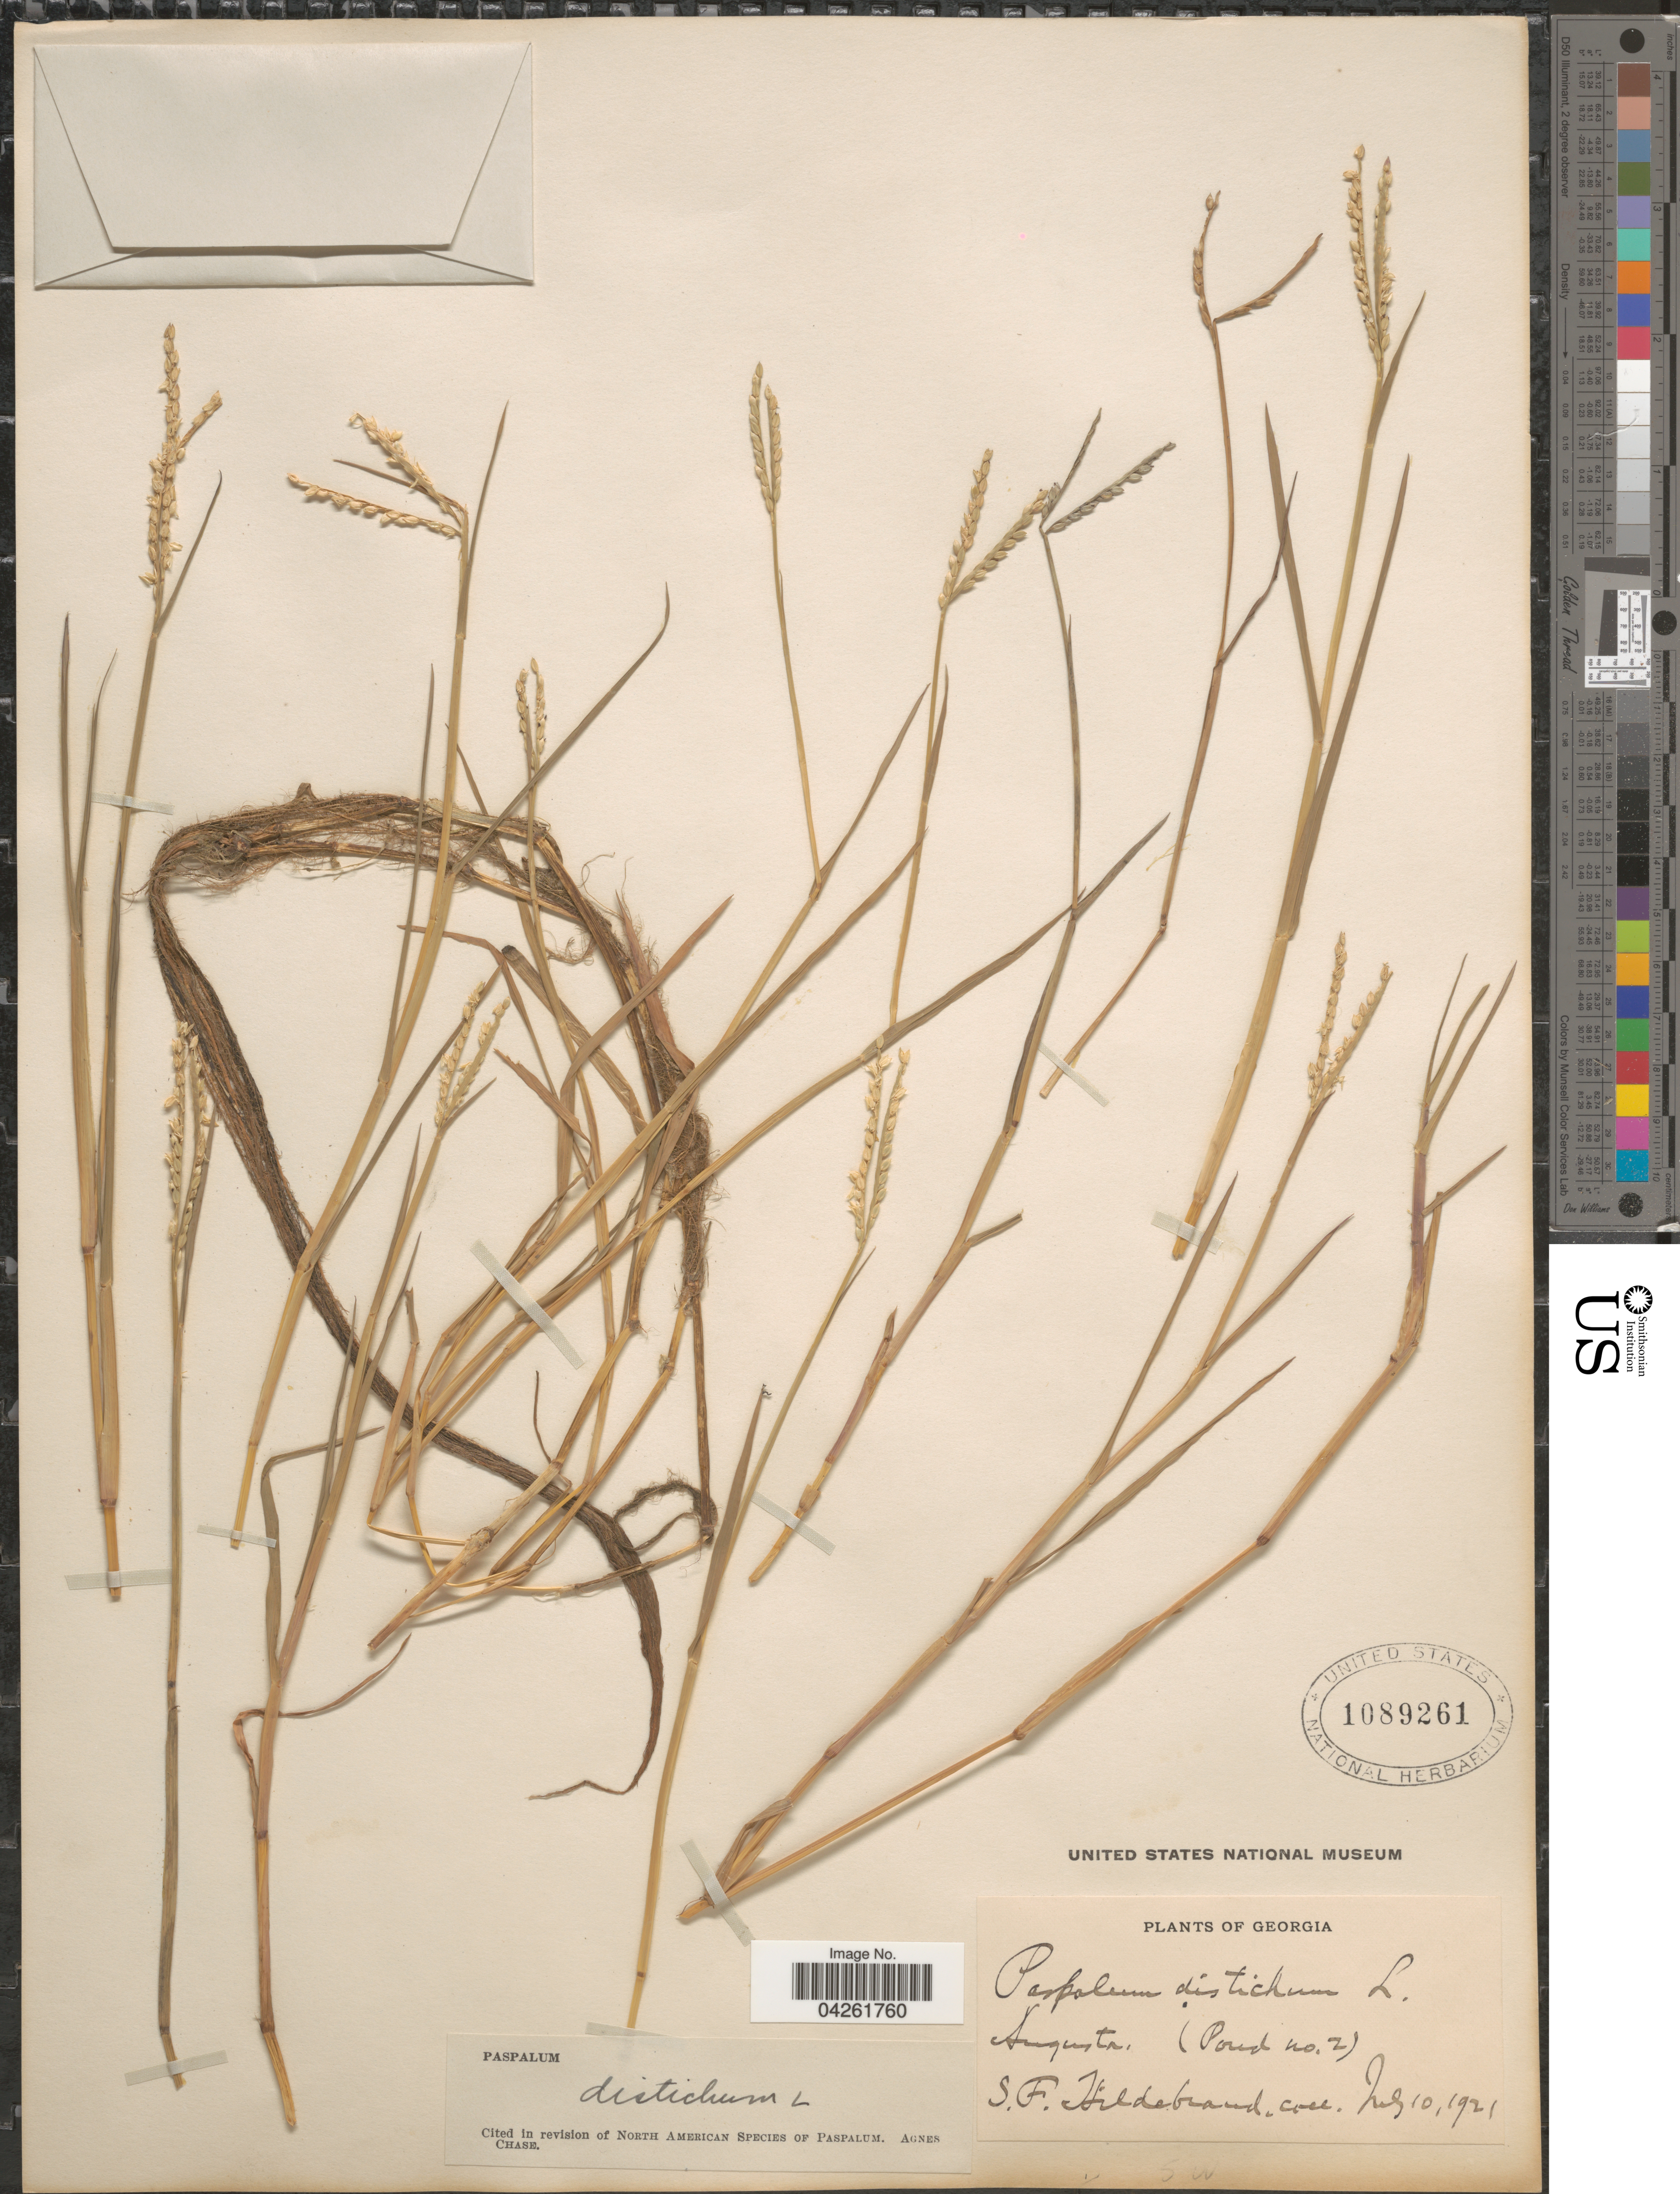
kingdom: Plantae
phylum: Tracheophyta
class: Liliopsida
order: Poales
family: Poaceae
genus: Paspalum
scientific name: Paspalum distichum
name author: L.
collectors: S. Hildebrand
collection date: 1921-08-10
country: United States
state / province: Georgia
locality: Augusta (Pond no. 2).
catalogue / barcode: US 1089261